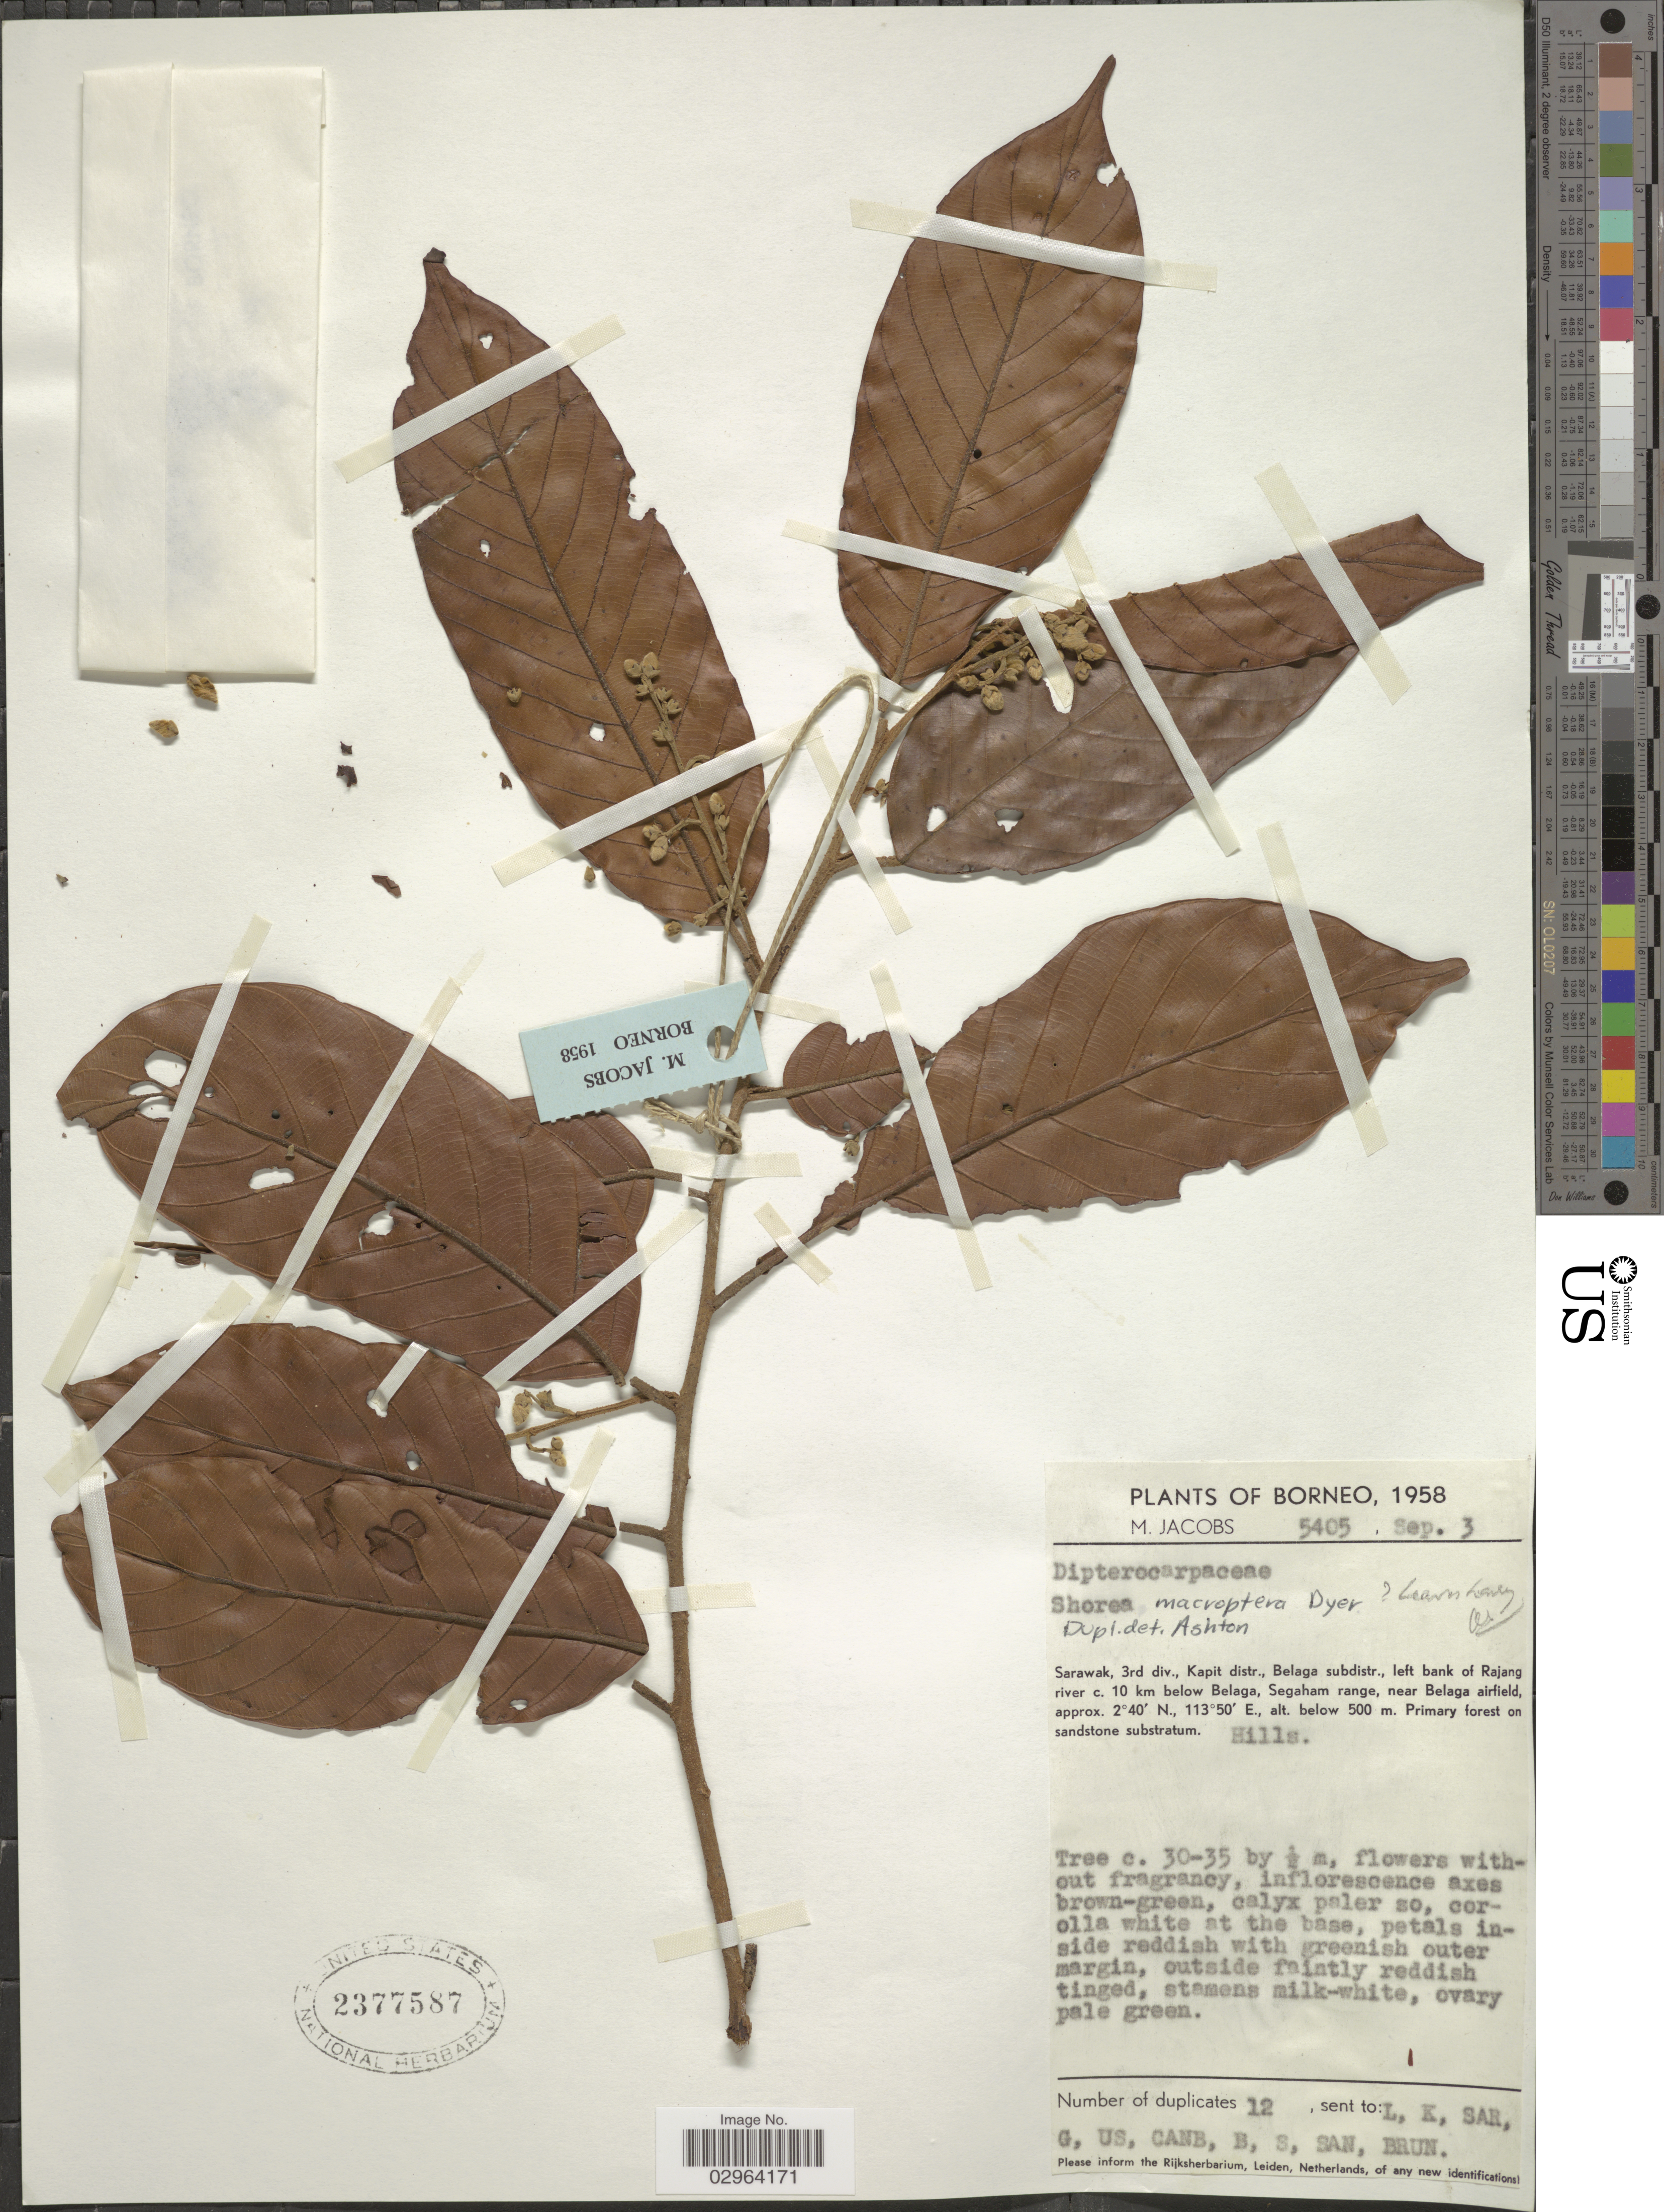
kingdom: Plantae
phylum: Tracheophyta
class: Magnoliopsida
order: Malvales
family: Dipterocarpaceae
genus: Rubroshorea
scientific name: Rubroshorea macroptera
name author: (Dyer) P.S. Ashton & J. Heck.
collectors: M. Jacobs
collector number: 5405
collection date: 1958-09-03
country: Malaysia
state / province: Sarawak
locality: Borneo. 3rd div., Kapit distr., Belaga subdistr., left bank of Rajang river c. 10 km below Belaga, Segaham range, near Belaga airfield.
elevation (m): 500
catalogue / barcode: US 2377587